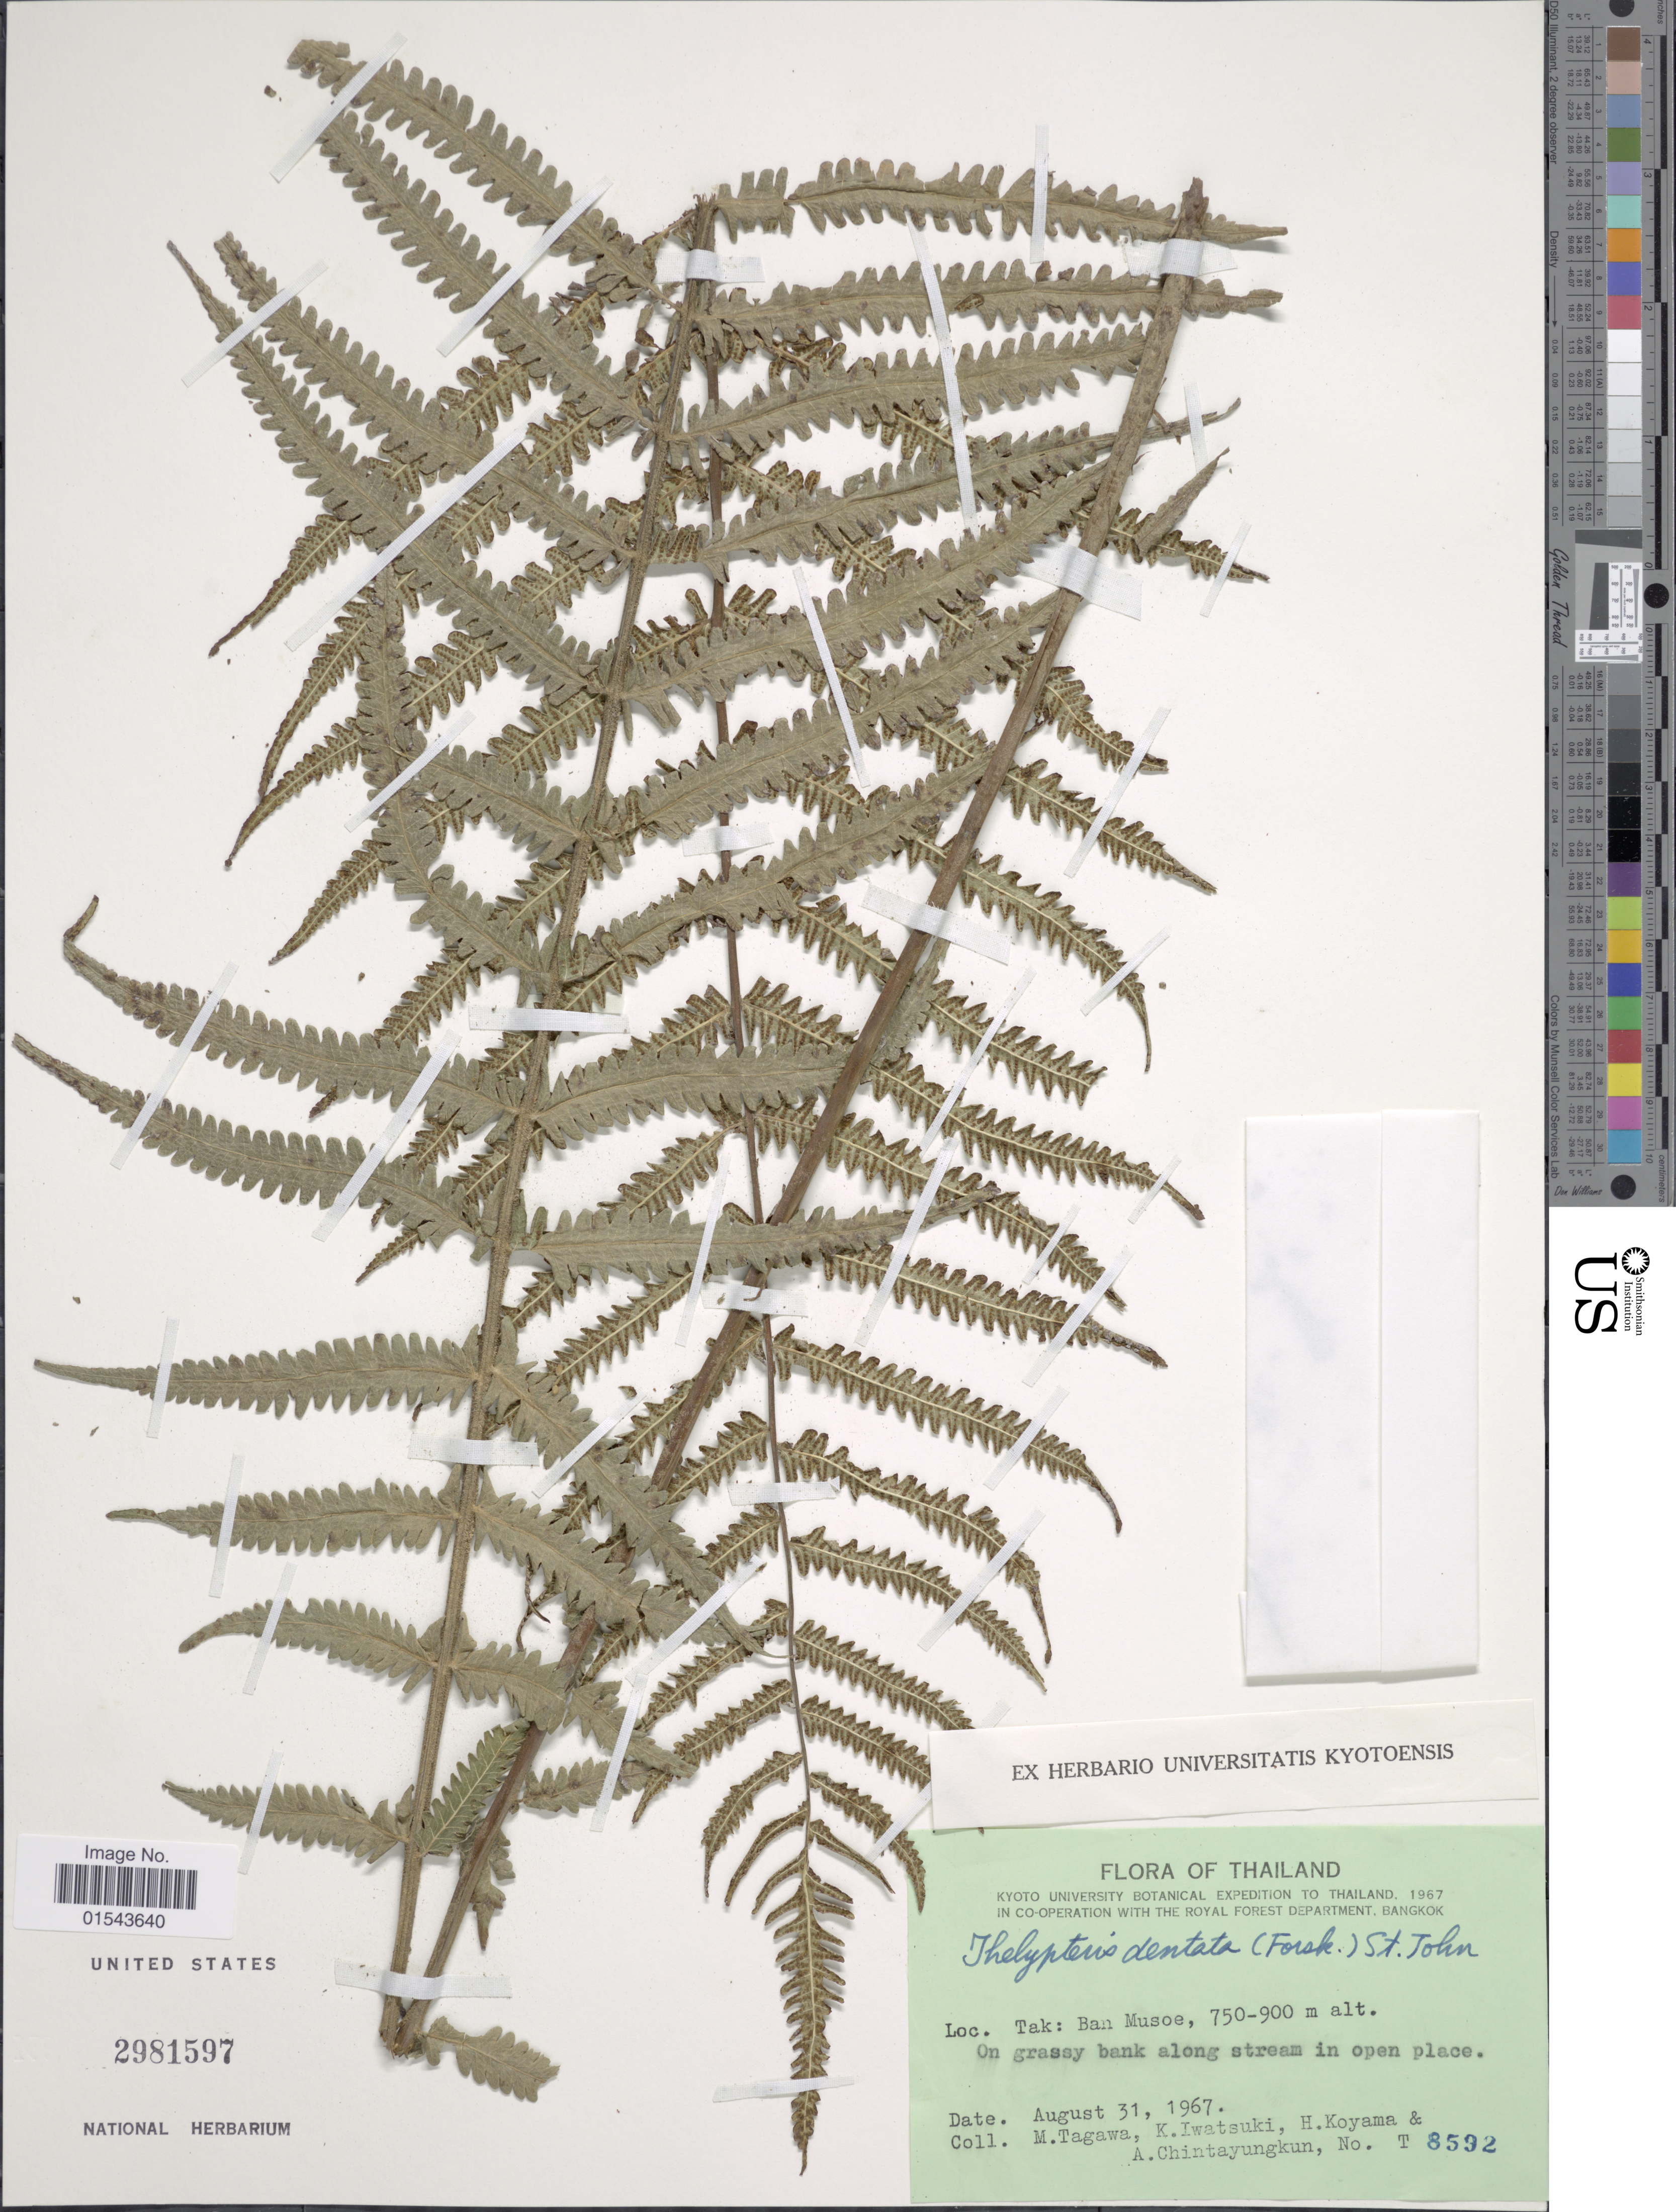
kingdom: Plantae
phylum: Tracheophyta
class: Polypodiopsida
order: Polypodiales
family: Thelypteridaceae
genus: Christella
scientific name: Christella dentata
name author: (Forssk.) Brownsey & Jermy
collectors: M. Tagawa, K. Iwatsuki, H. Koyama & A. Chintayungkun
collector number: T 8592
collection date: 1967-08-31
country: Thailand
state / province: Tak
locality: Tak: Ban Musoe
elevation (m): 750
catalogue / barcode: US 2981597